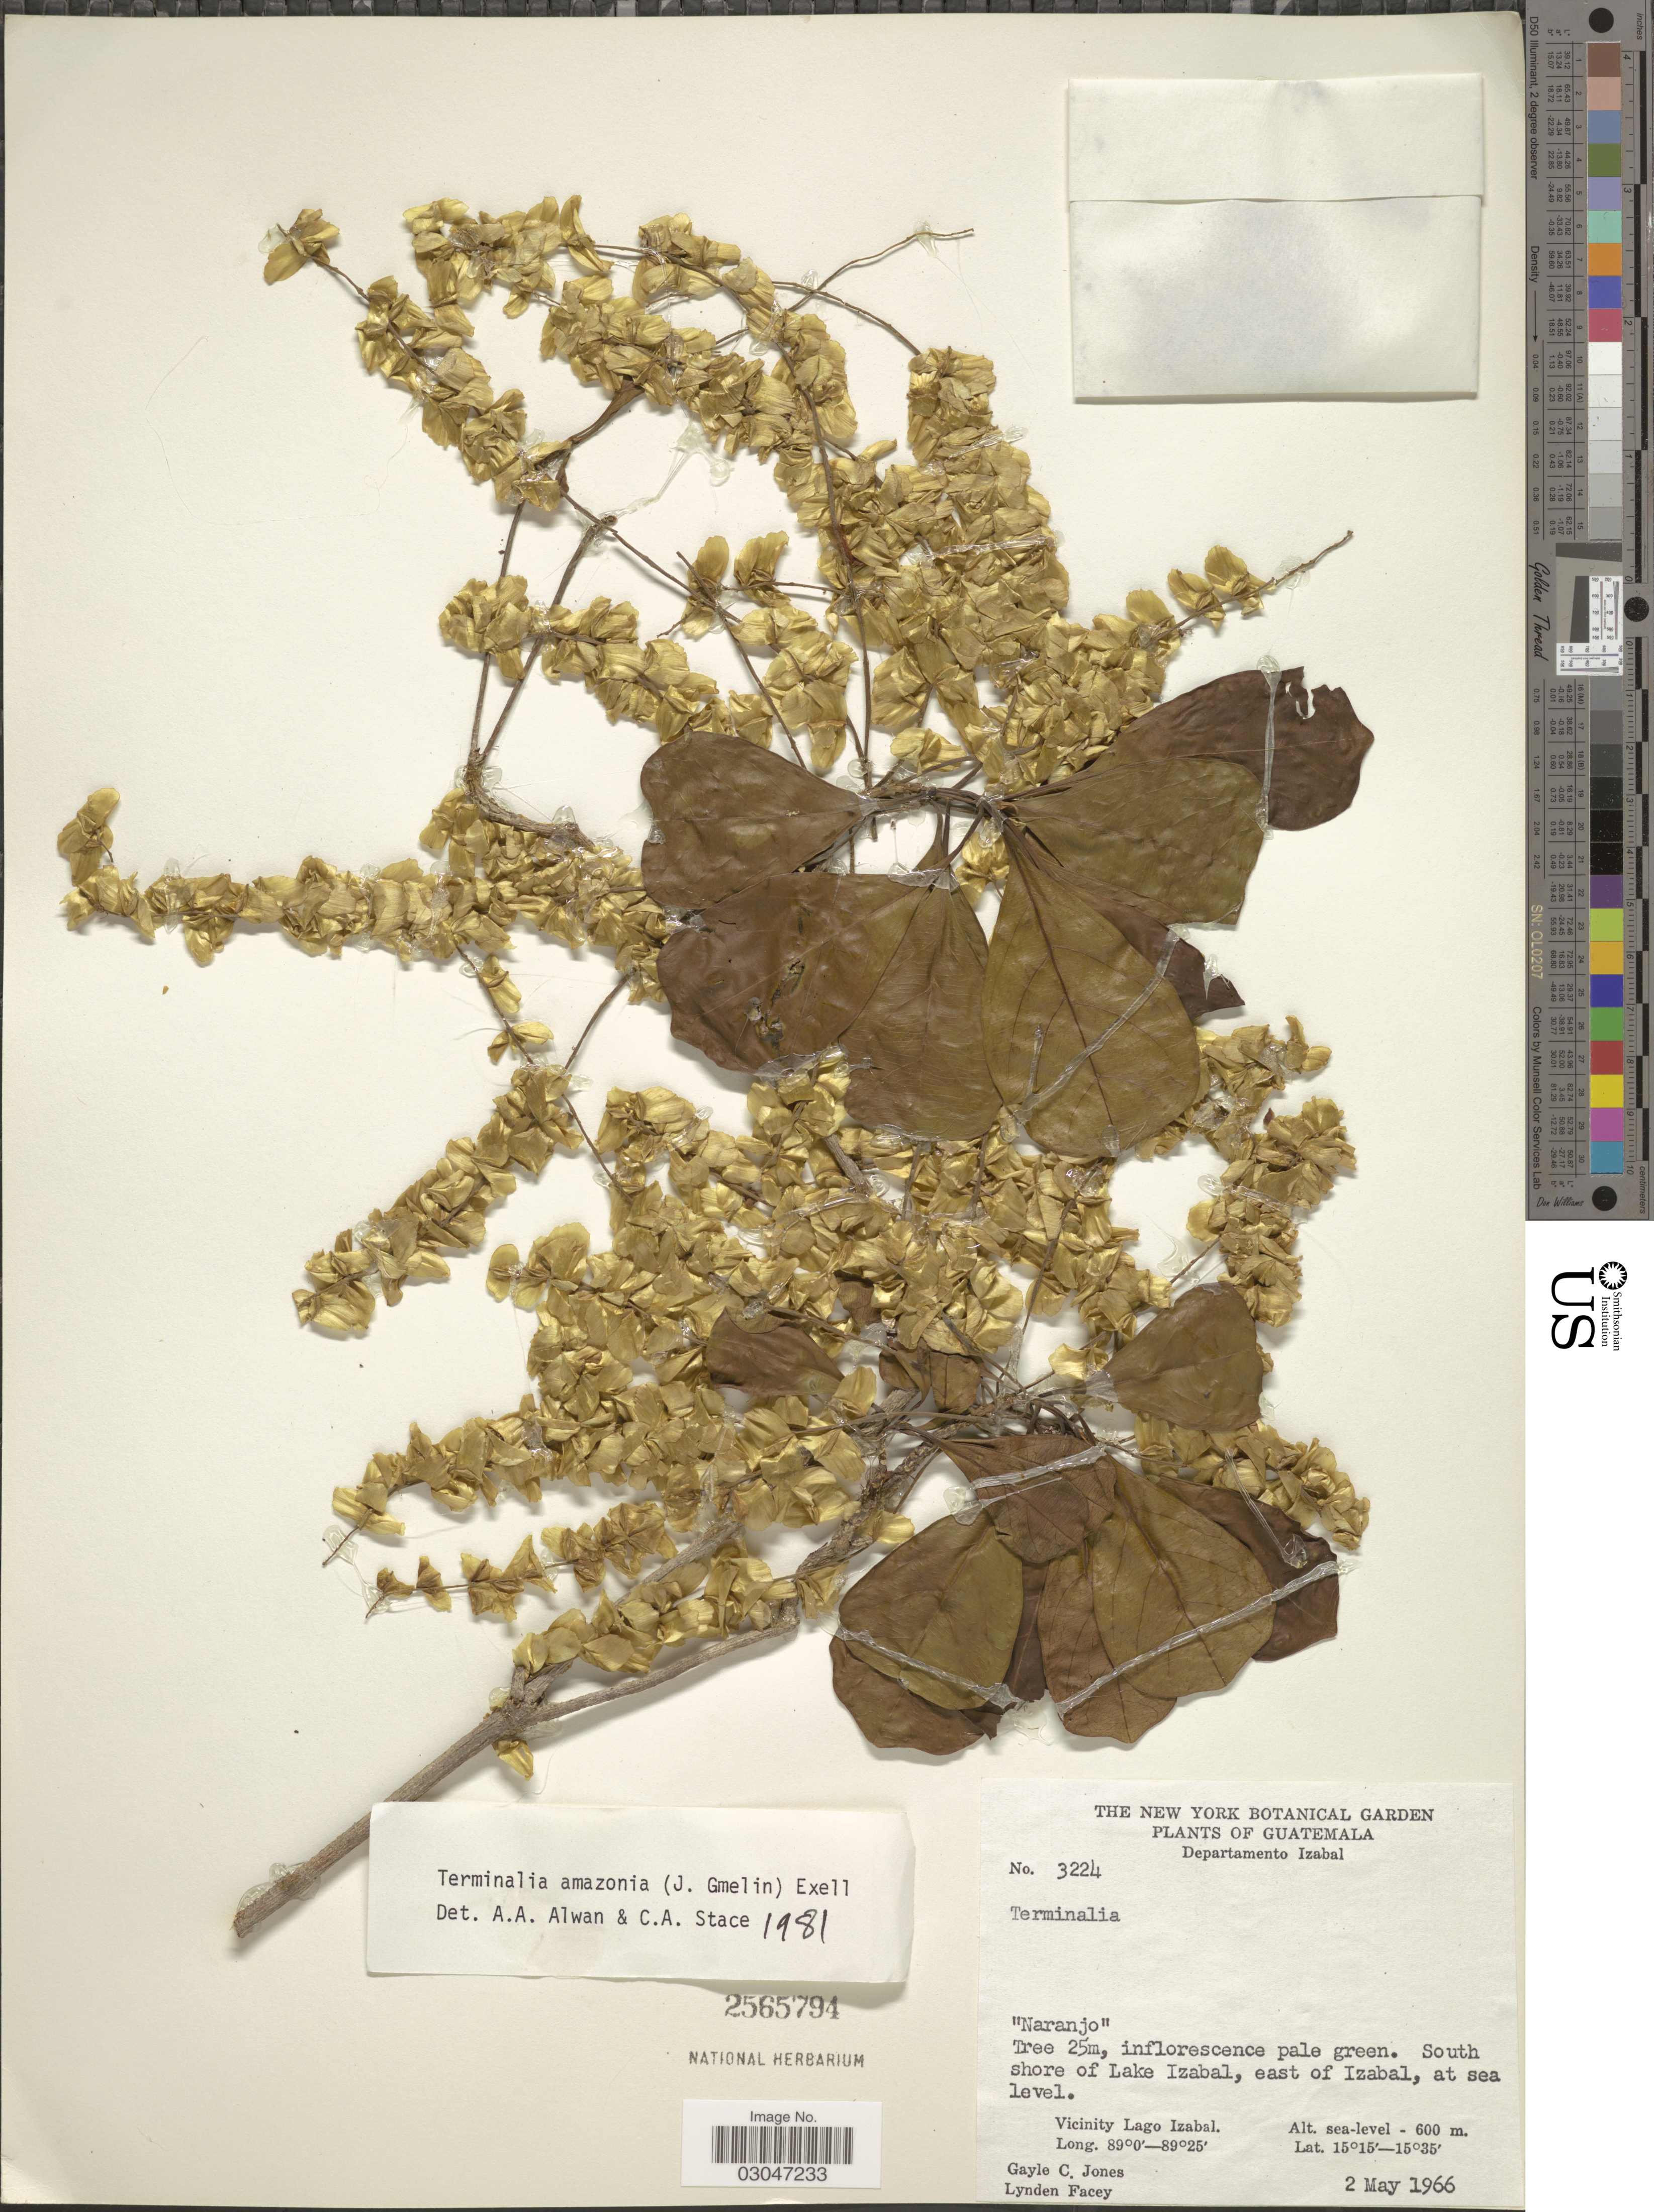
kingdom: Plantae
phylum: Tracheophyta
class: Magnoliopsida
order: Myrtales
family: Combretaceae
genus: Terminalia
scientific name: Terminalia amazonia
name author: (J.F. Gmel.) Exell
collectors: G. C. Jones & L. Facey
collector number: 3224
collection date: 1966-05-02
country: Guatemala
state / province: Izabal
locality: Departamento Izabal, South shore of Lake Izabal, east of Izabal, Vicinity Lago Izabal.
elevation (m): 600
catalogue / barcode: US 2565794